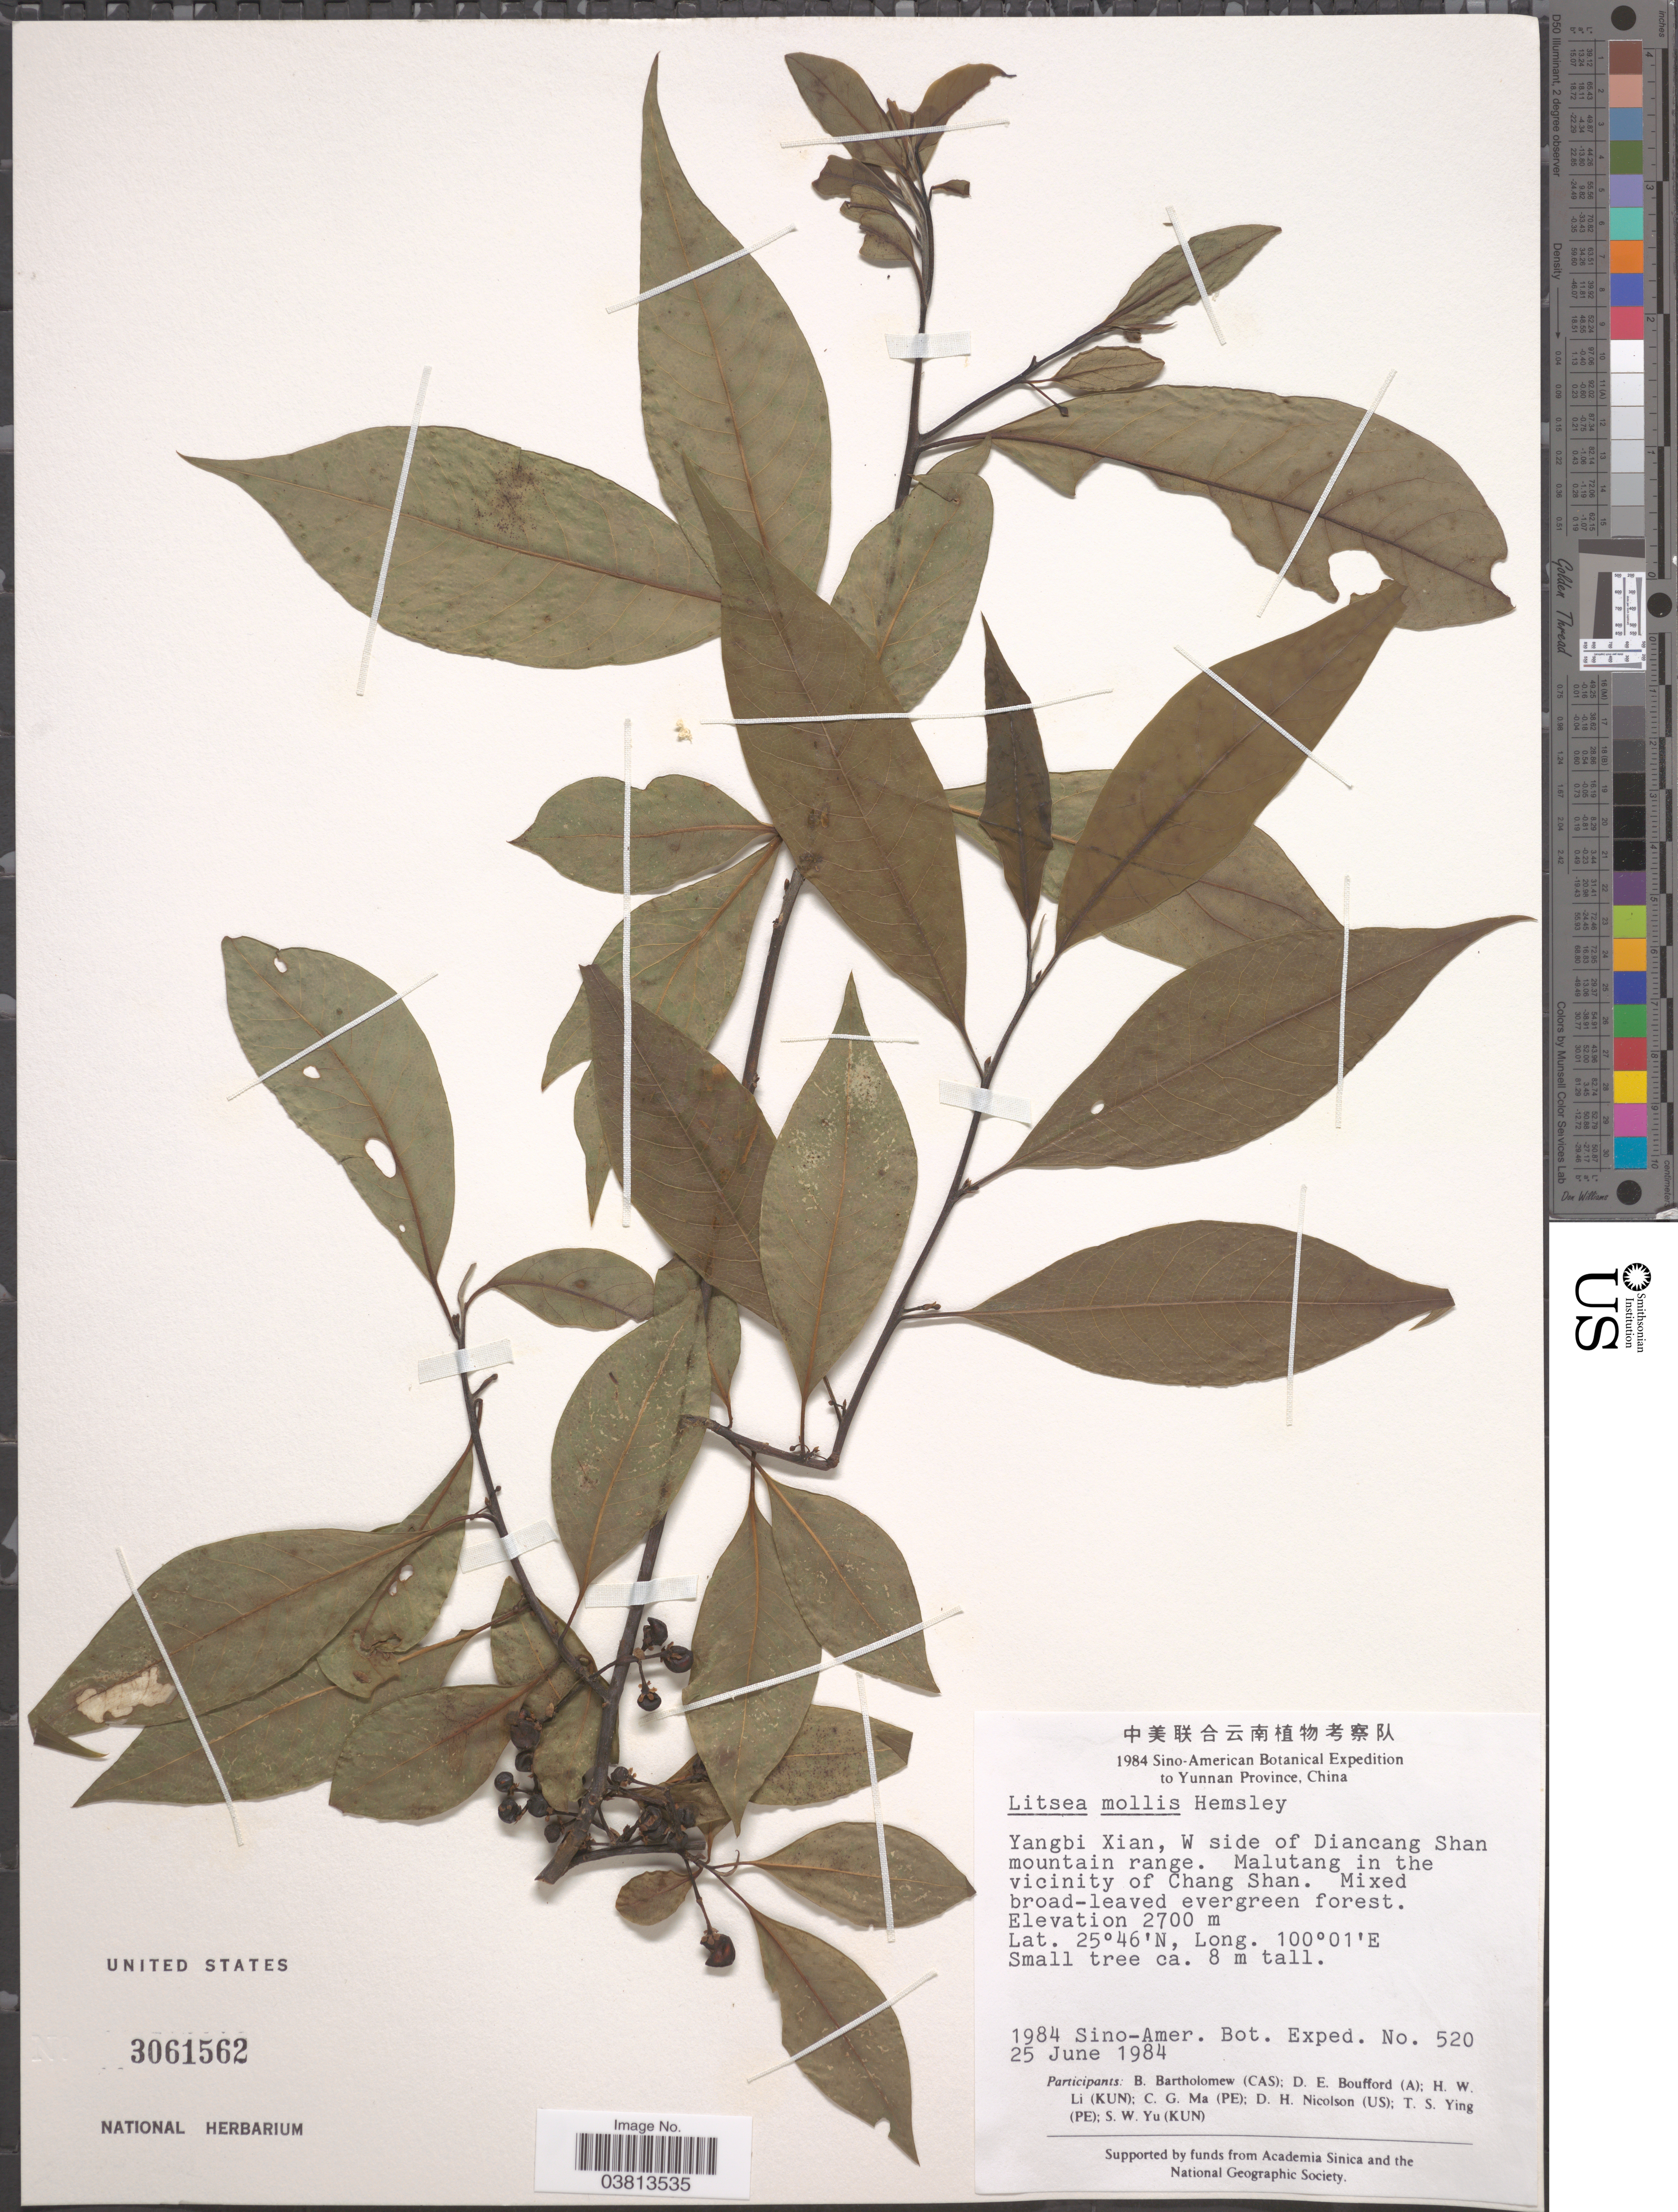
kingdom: Plantae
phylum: Tracheophyta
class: Magnoliopsida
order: Laurales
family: Lauraceae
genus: Litsea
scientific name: Litsea mollis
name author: Hemsl.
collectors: Sino-Amer. Bot. Exped. 1984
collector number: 520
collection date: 1984-06-25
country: China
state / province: Yunnan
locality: Yangbi Xian, W side of Diancang Shan mountain range. Malutang in the vicinity of Chang Shan.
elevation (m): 2700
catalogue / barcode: US 3061562